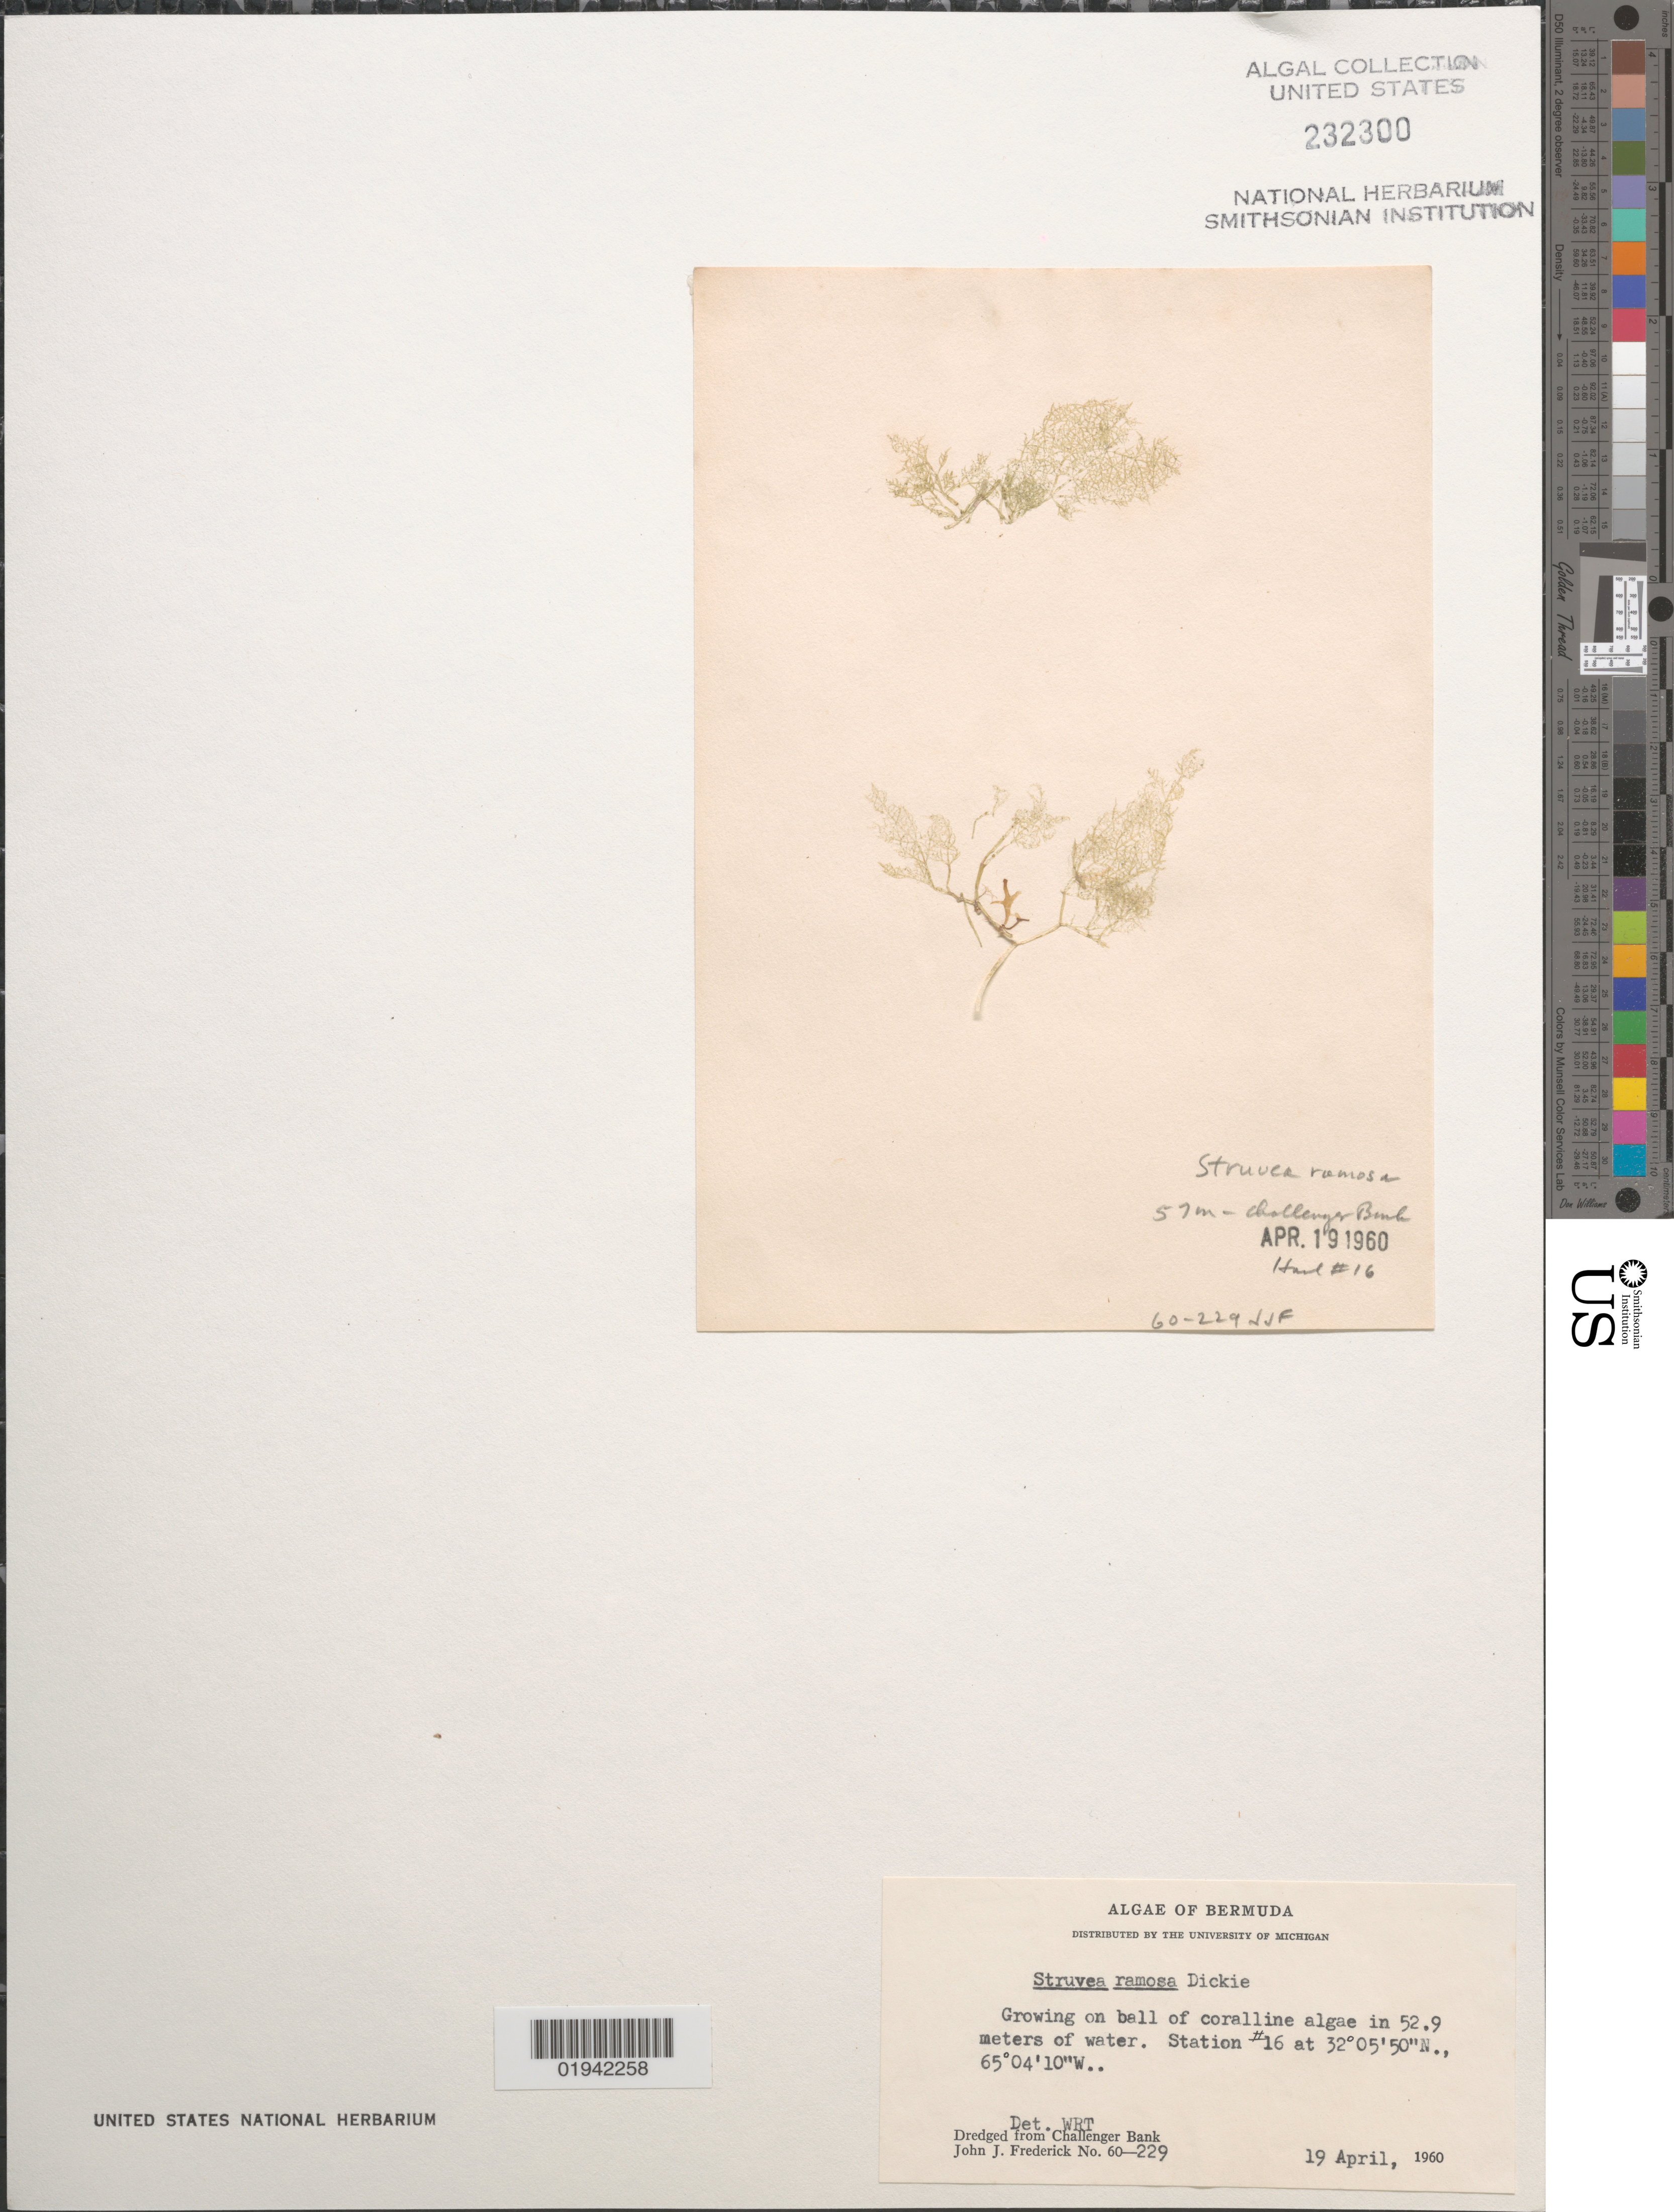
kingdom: Plantae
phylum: Chlorophyta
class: Ulvophyceae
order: Siphonocladales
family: Boodleaceae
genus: Phyllodictyon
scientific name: Phyllodictyon pulcherrimum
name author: J.E. Gray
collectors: J. Frederick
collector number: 60-229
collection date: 1960-04-19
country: Bermuda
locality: Station #16. Dredged from Challenger Bank.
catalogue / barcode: US 232300